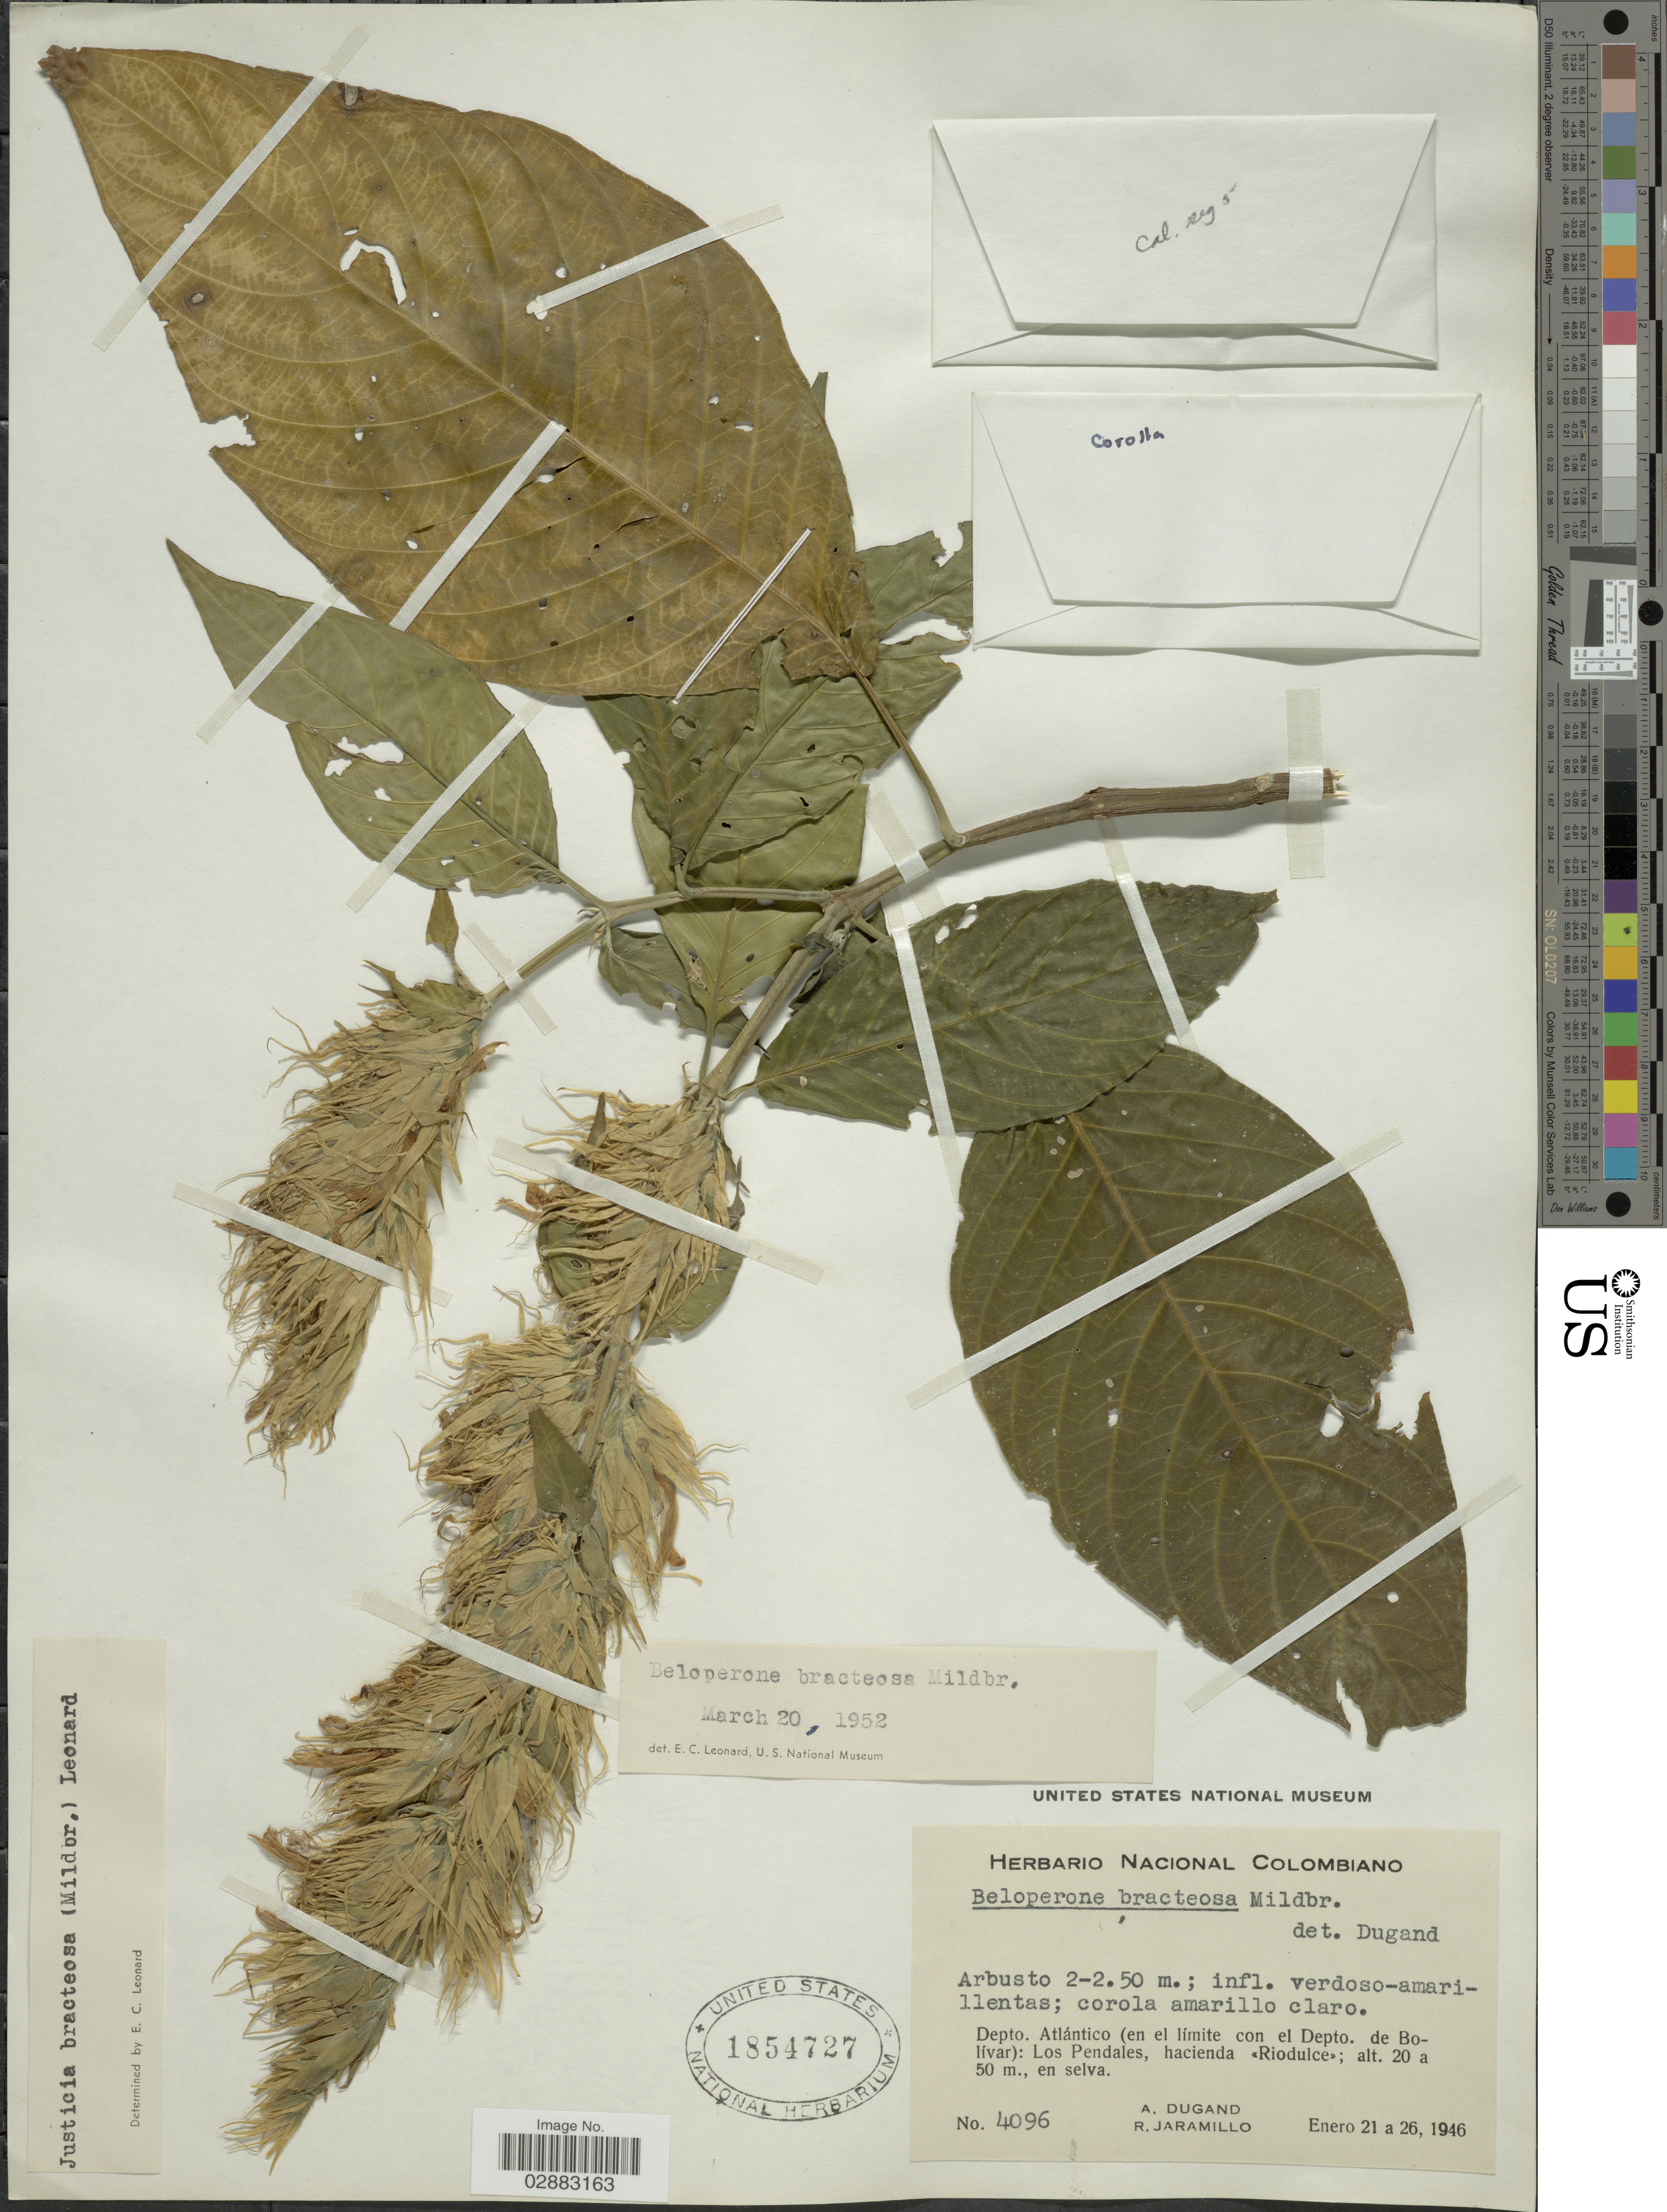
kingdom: Plantae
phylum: Tracheophyta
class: Magnoliopsida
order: Lamiales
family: Acanthaceae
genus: Beloperone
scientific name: Beloperone bracteosa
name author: Mildbr.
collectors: A. Dugand & R. Jaramillo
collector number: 4096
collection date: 1946-01-21/1946-01-26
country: Colombia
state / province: Atlántico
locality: Depto. Atlántico (en el limmite con el Depto. de Bolivar): Los Pendales, hacienda Riodulce.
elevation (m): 20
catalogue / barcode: US 1854727